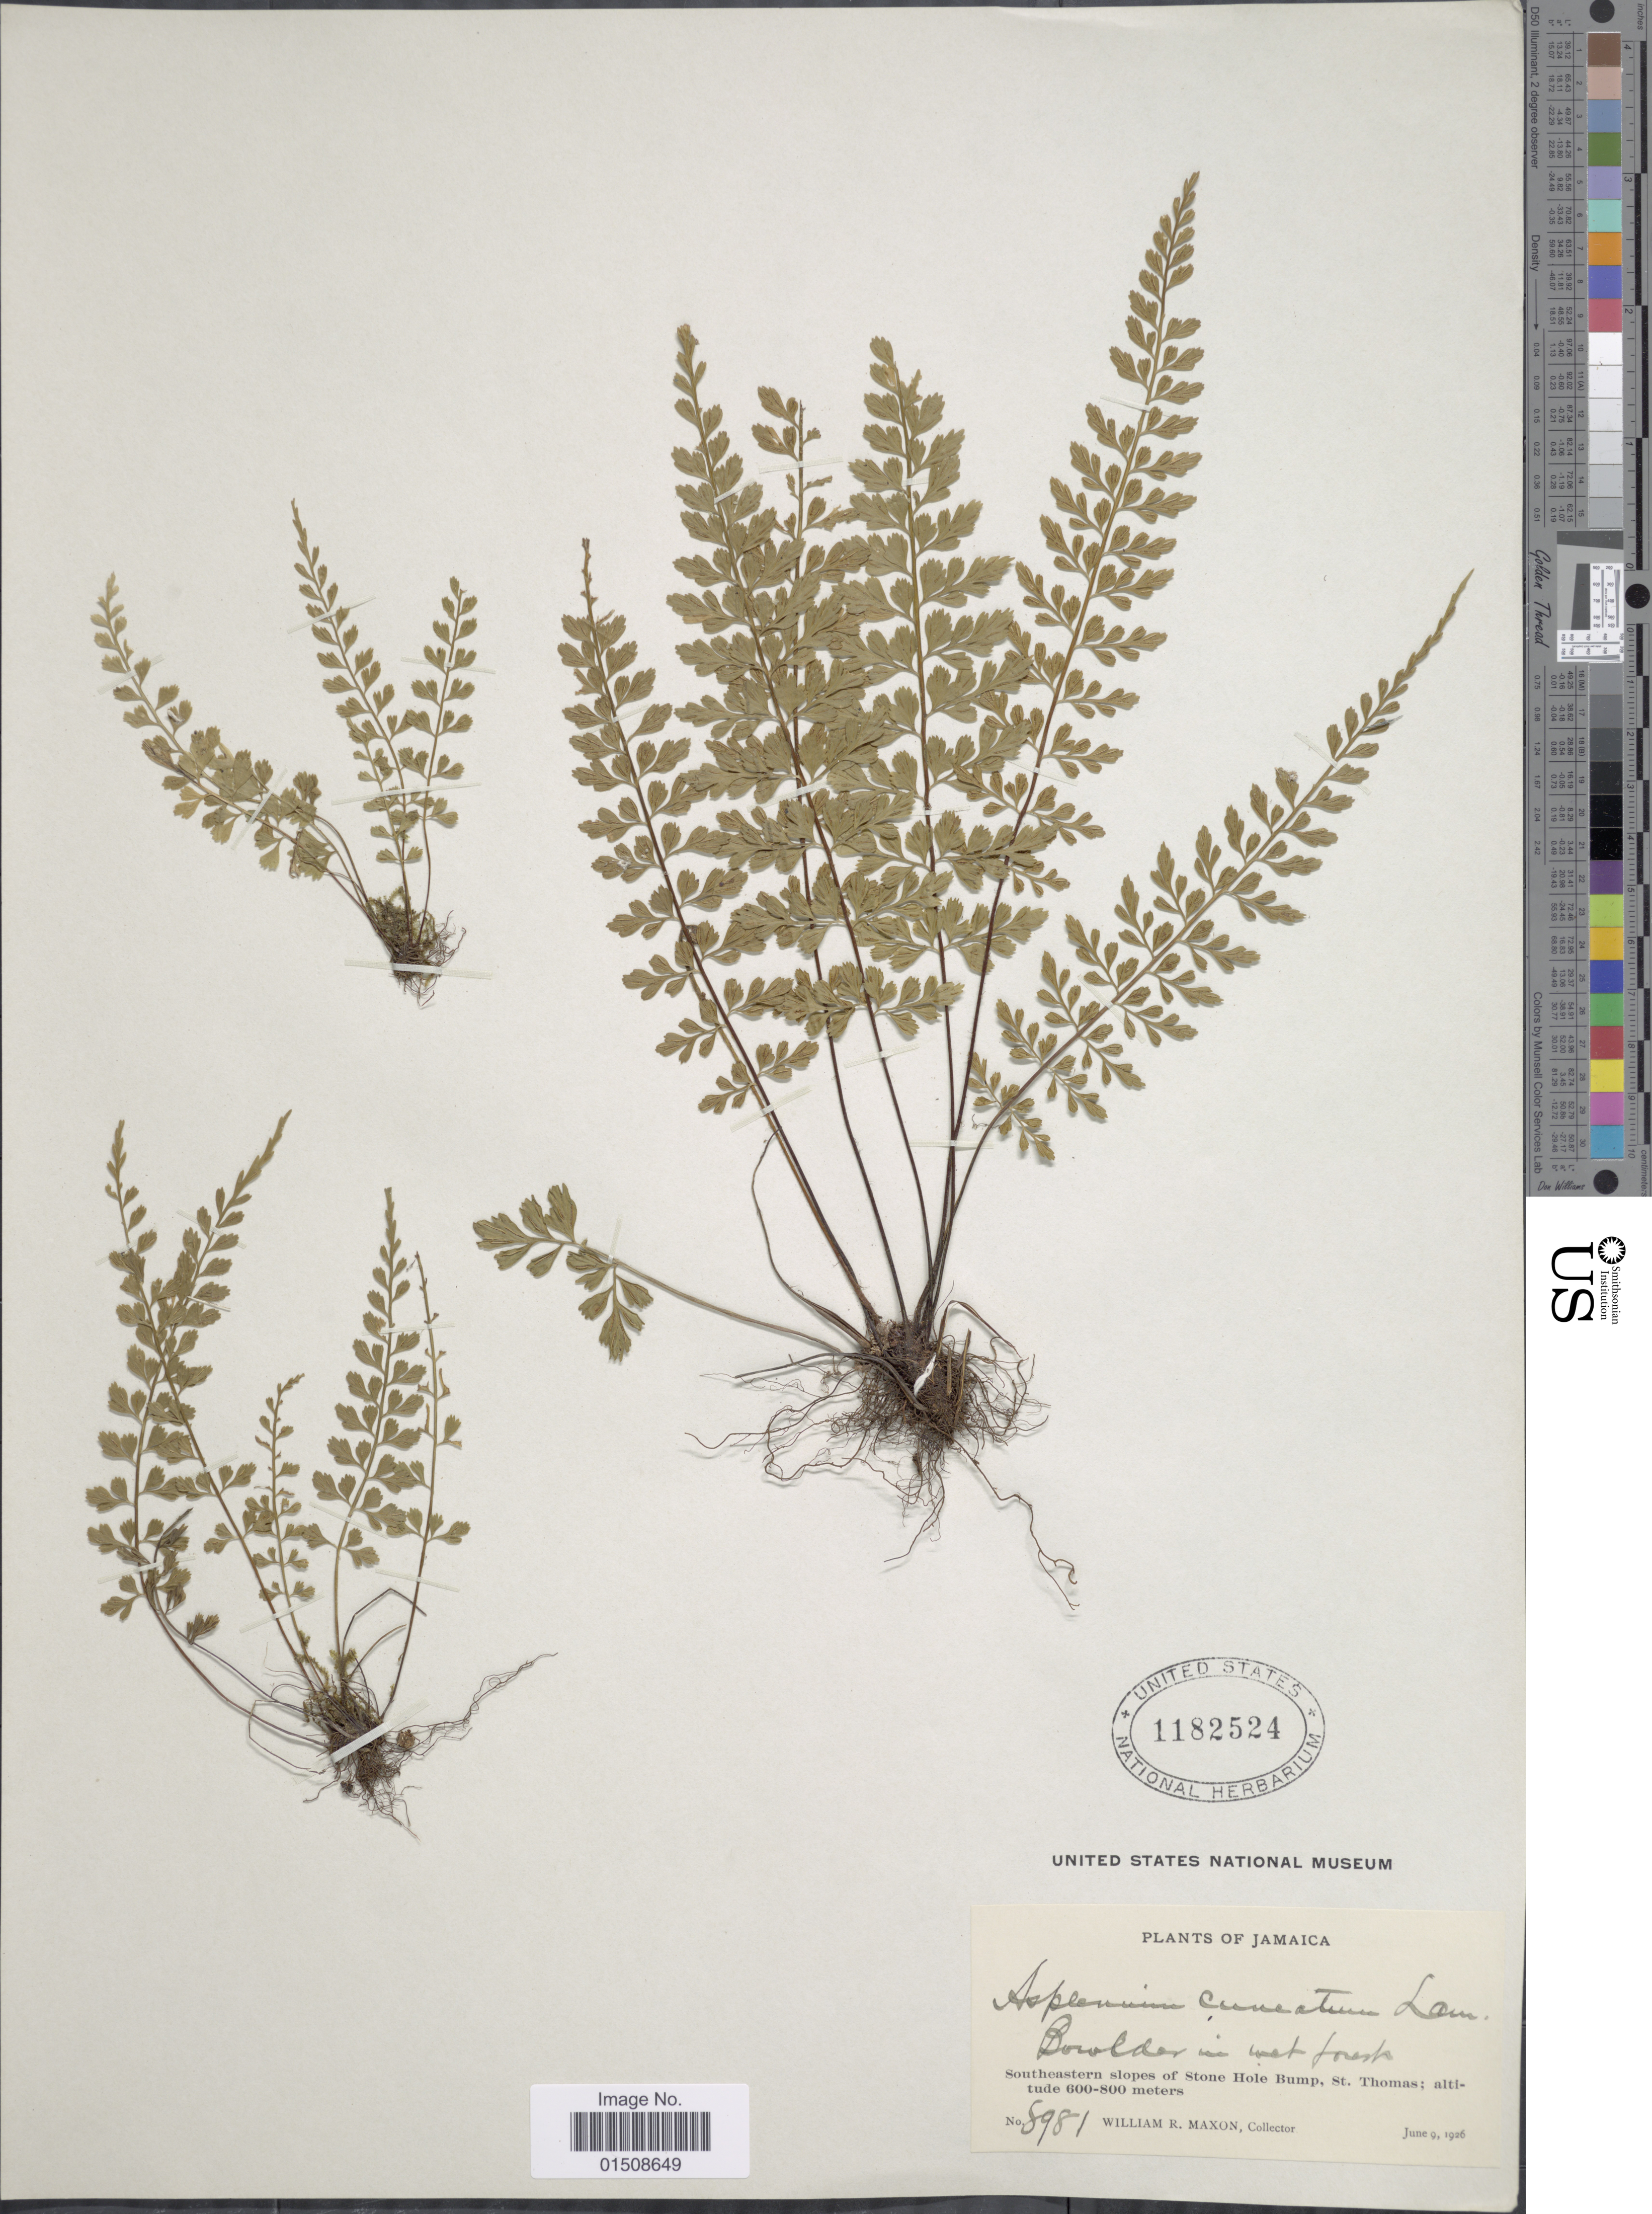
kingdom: Plantae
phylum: Tracheophyta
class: Polypodiopsida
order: Polypodiales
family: Aspleniaceae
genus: Asplenium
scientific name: Asplenium cuneatum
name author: Lam.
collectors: W. R. Maxon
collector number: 8981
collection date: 1926-06-09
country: Jamaica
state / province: Saint Thomas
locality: Southeastern slopes of Stone Hole Bump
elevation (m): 600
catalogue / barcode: US 1182524